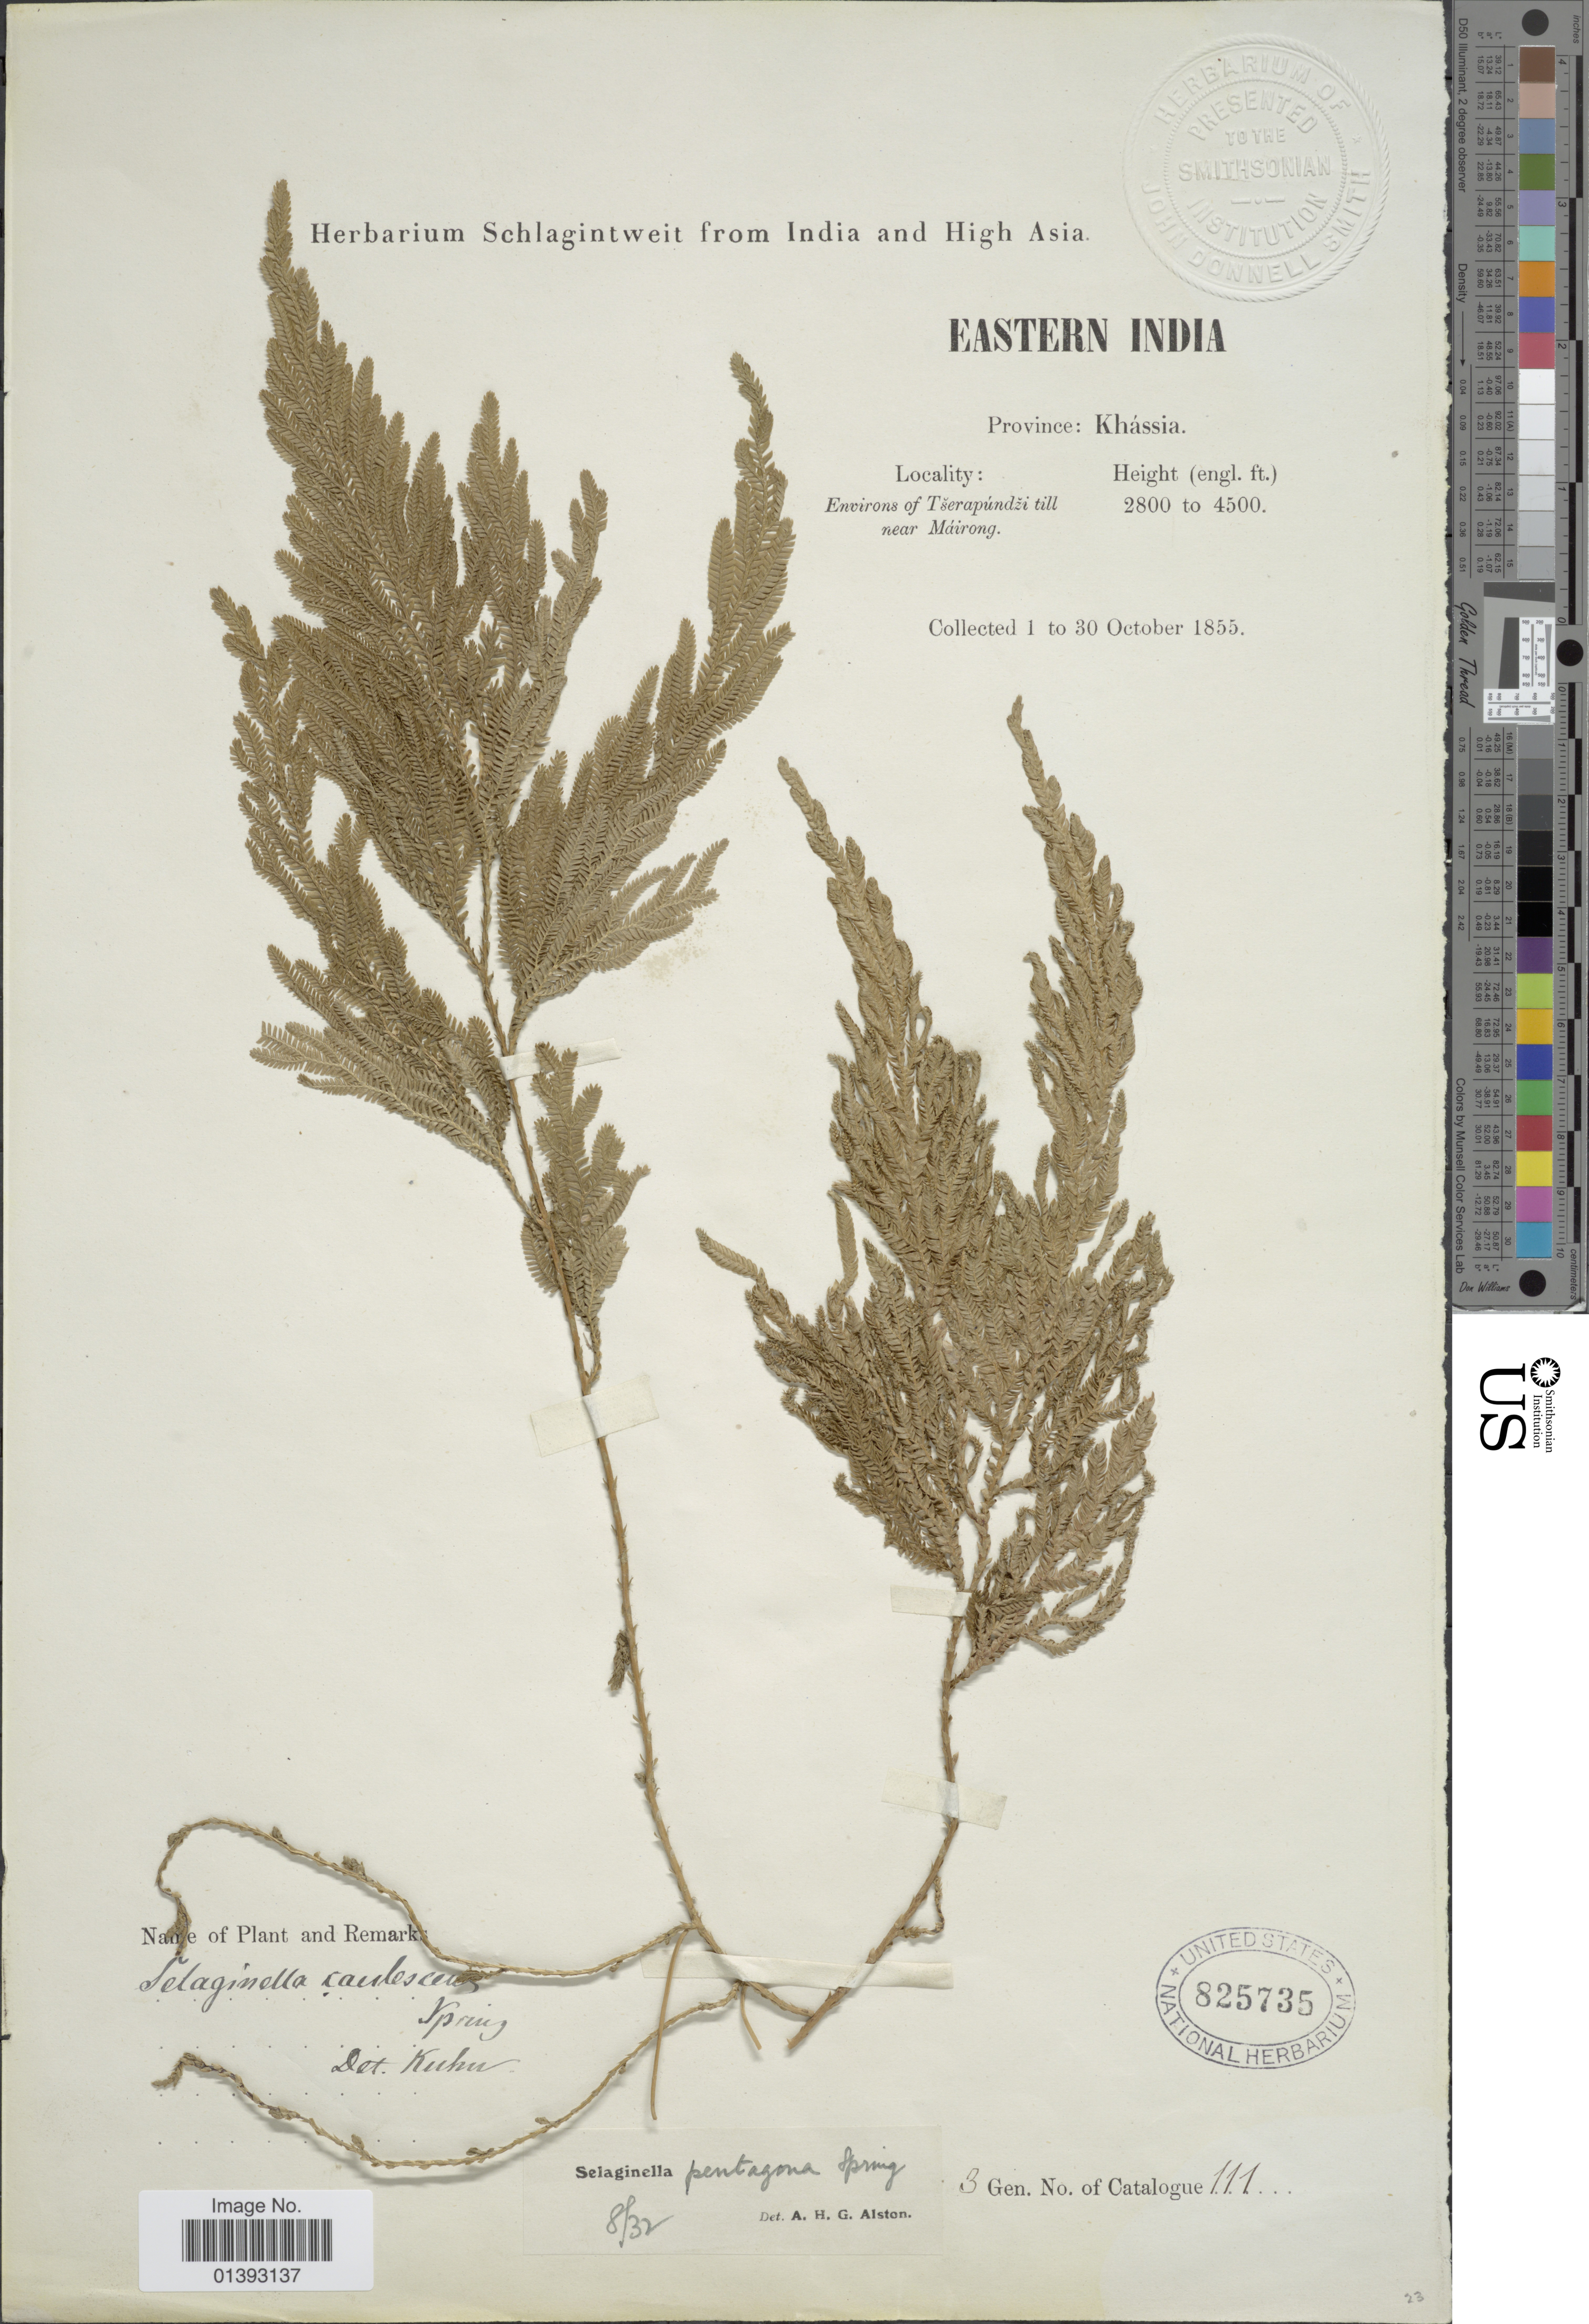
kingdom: Plantae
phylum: Tracheophyta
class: Lycopodiopsida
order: Selaginellales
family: Selaginellaceae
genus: Selaginella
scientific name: Selaginella pentagona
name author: Spring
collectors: ex herb. Schlagintweit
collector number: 111?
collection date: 1855-10-01/1855-10-30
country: India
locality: Province: Khássia, Environs of Tserapundzu till near Mairong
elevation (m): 853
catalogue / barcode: US 825735